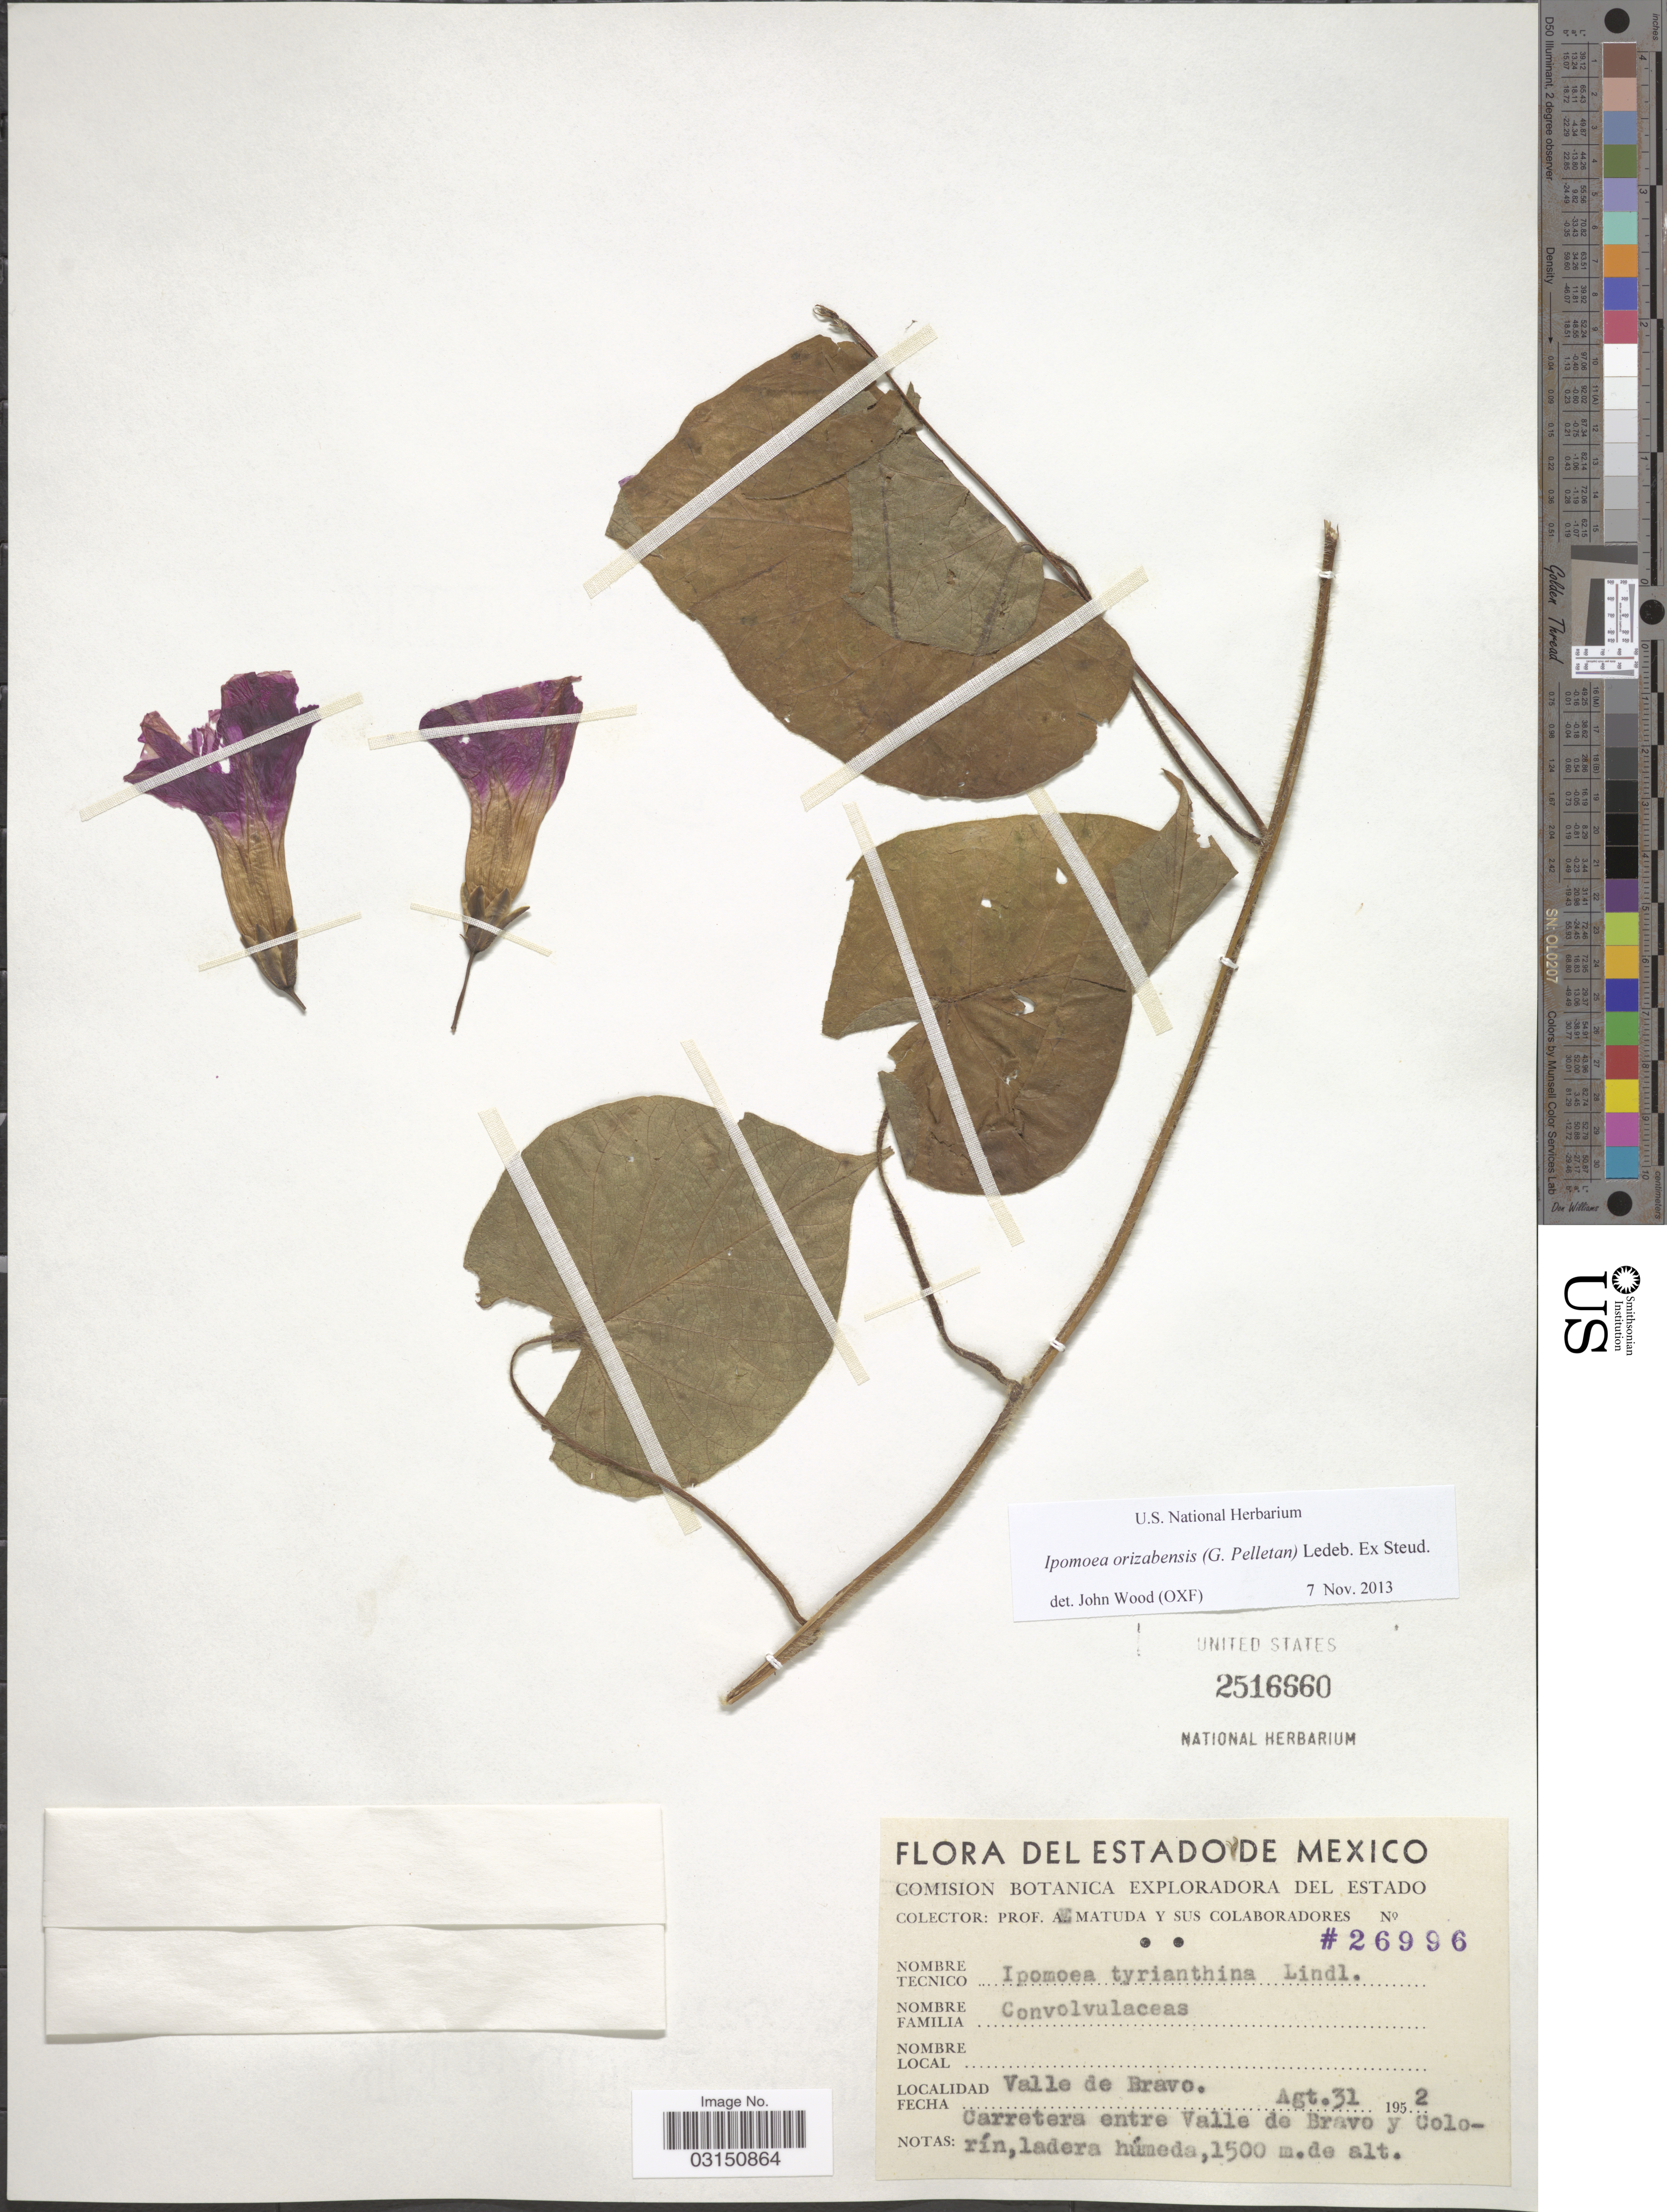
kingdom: Plantae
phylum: Tracheophyta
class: Magnoliopsida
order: Solanales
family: Convolvulaceae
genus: Ipomoea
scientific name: Ipomoea orizabensis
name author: (G. Pelletan) Ledeb. ex Steud.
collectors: E. Matuda & Sus Colaboradores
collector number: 26996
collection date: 1952-08-31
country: Mexico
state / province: México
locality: Valle de Bravo. Carretera entre Valle de Bravo y Colorín, ladera húmeda.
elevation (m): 1500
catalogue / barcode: US 2516660